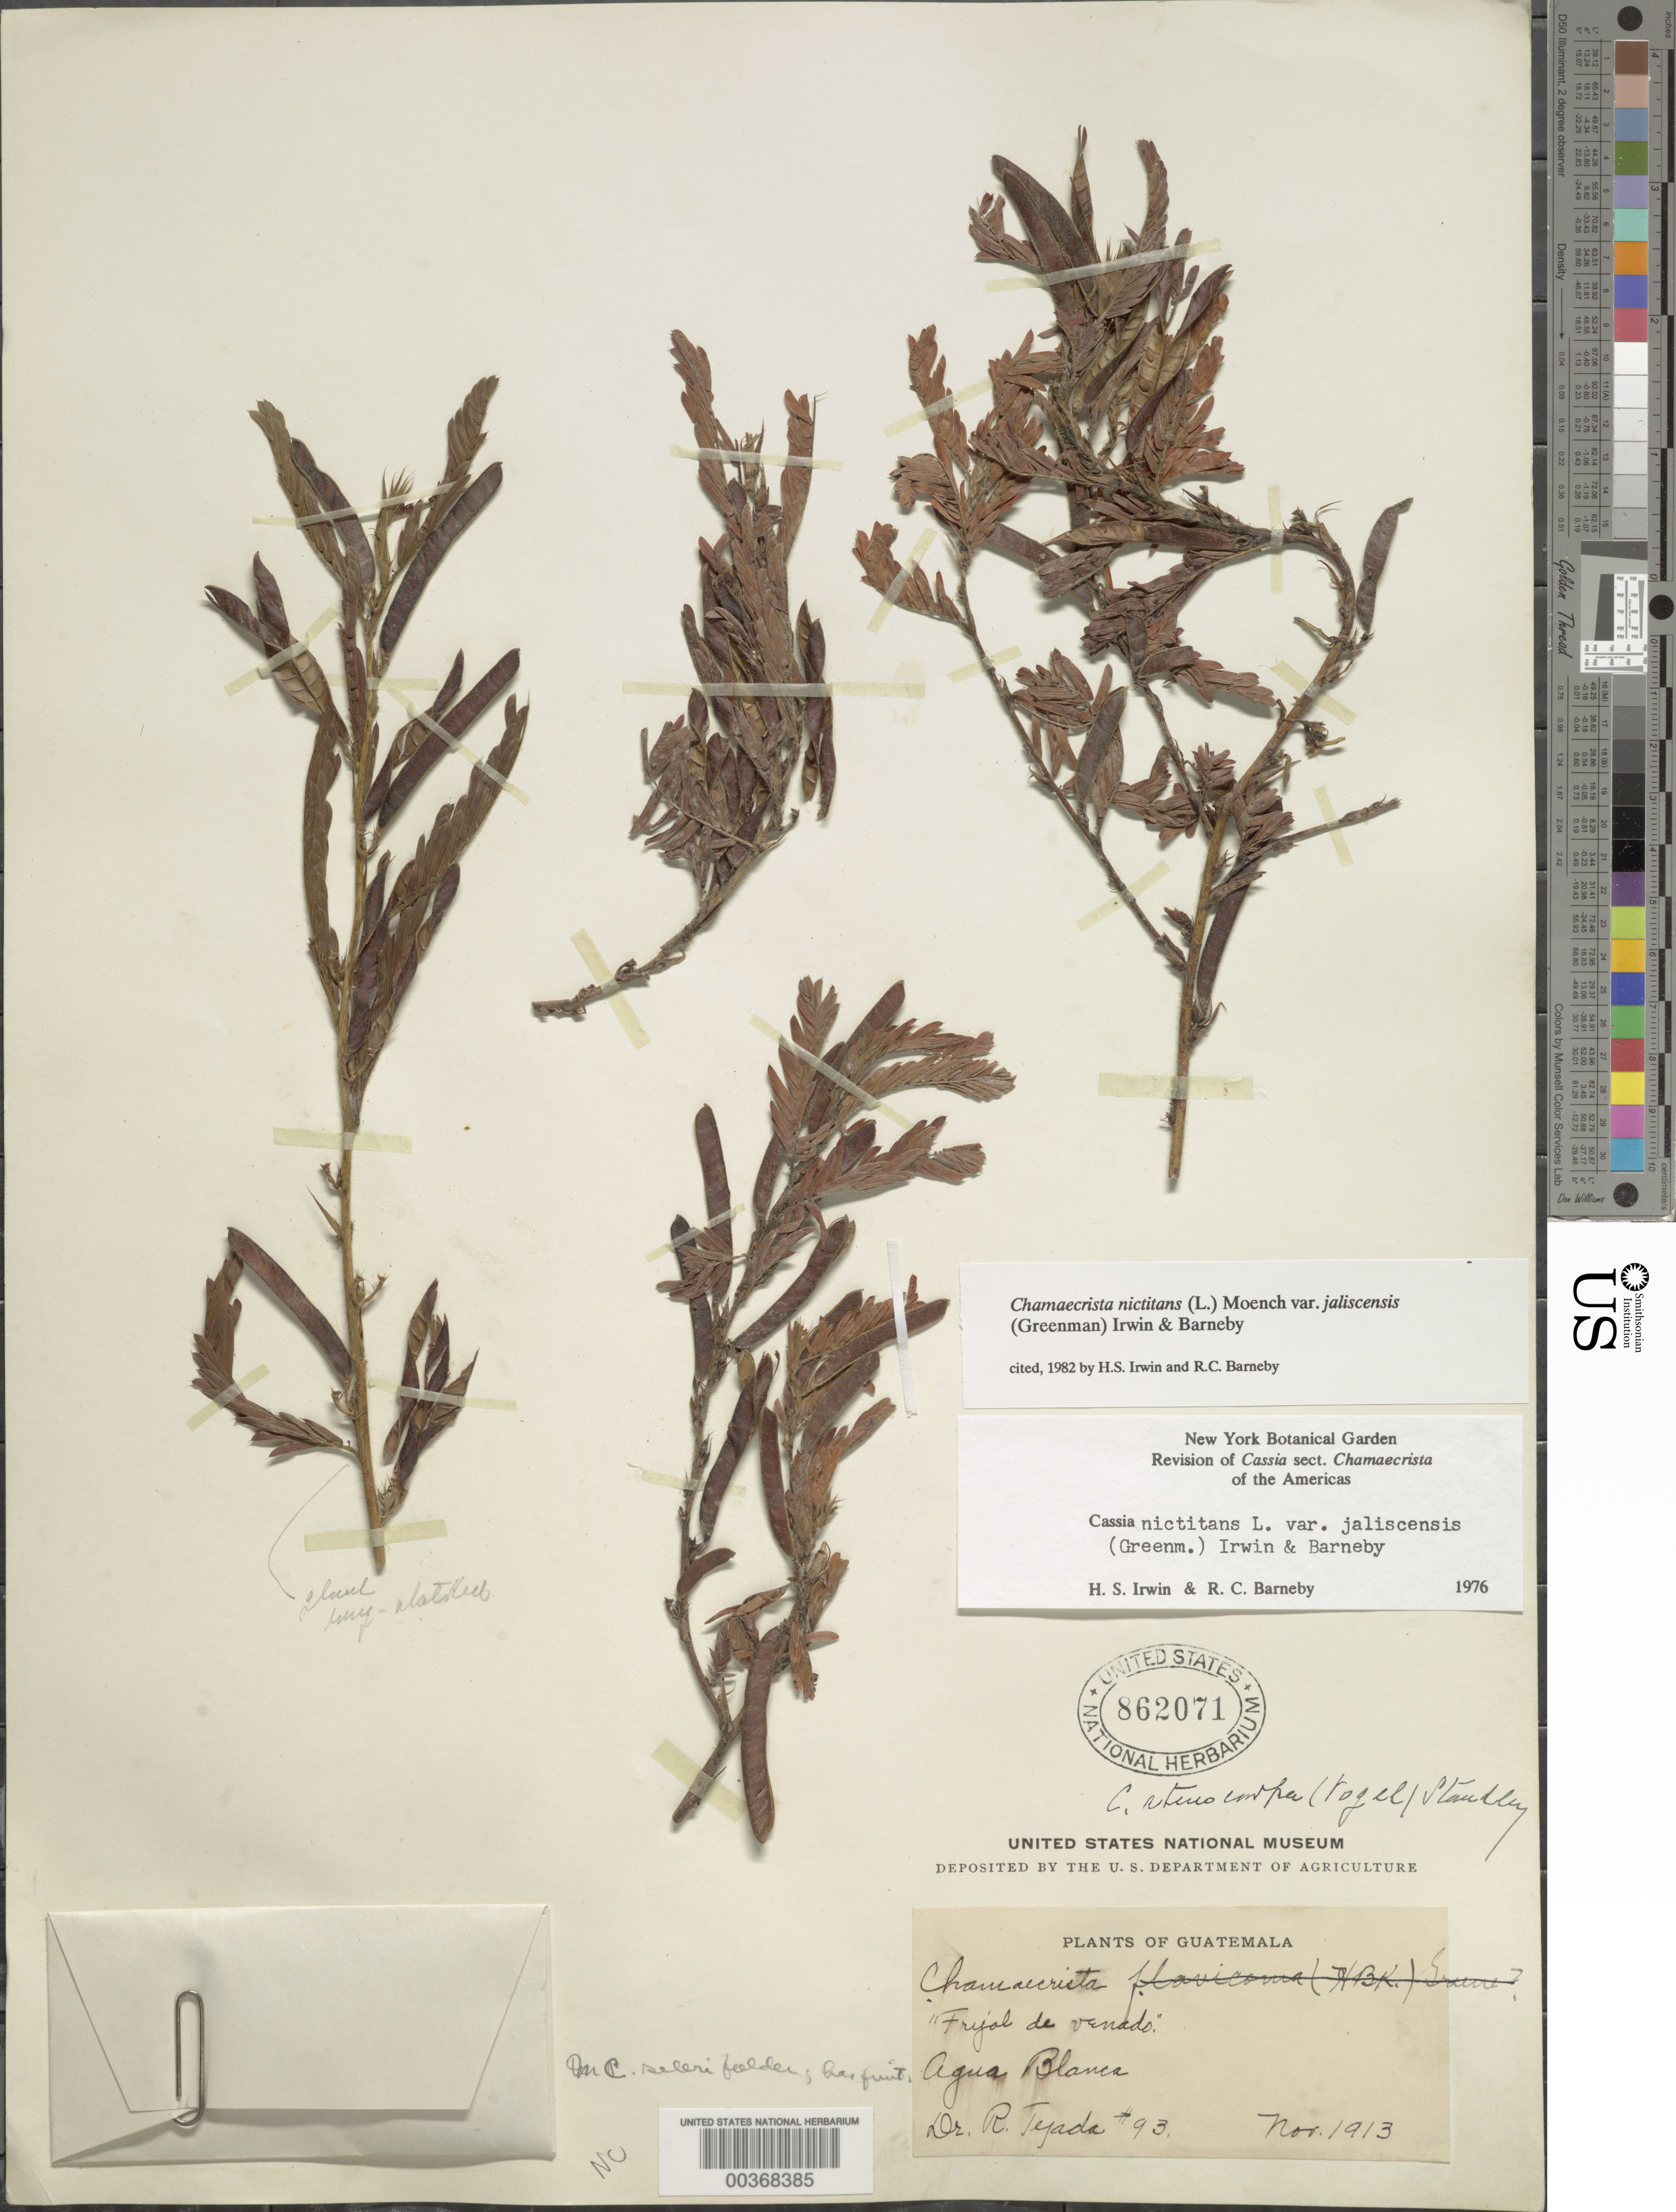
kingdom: Plantae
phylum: Tracheophyta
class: Magnoliopsida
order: Fabales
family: Fabaceae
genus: Chamaecrista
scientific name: Chamaecrista nictitans var. jaliscensis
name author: (Greenm.) H.S. Irwin & Barneby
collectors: R. Tejada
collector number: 93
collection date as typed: Nov 1913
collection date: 1913-11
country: Guatemala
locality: Agua blanca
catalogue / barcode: US 862071